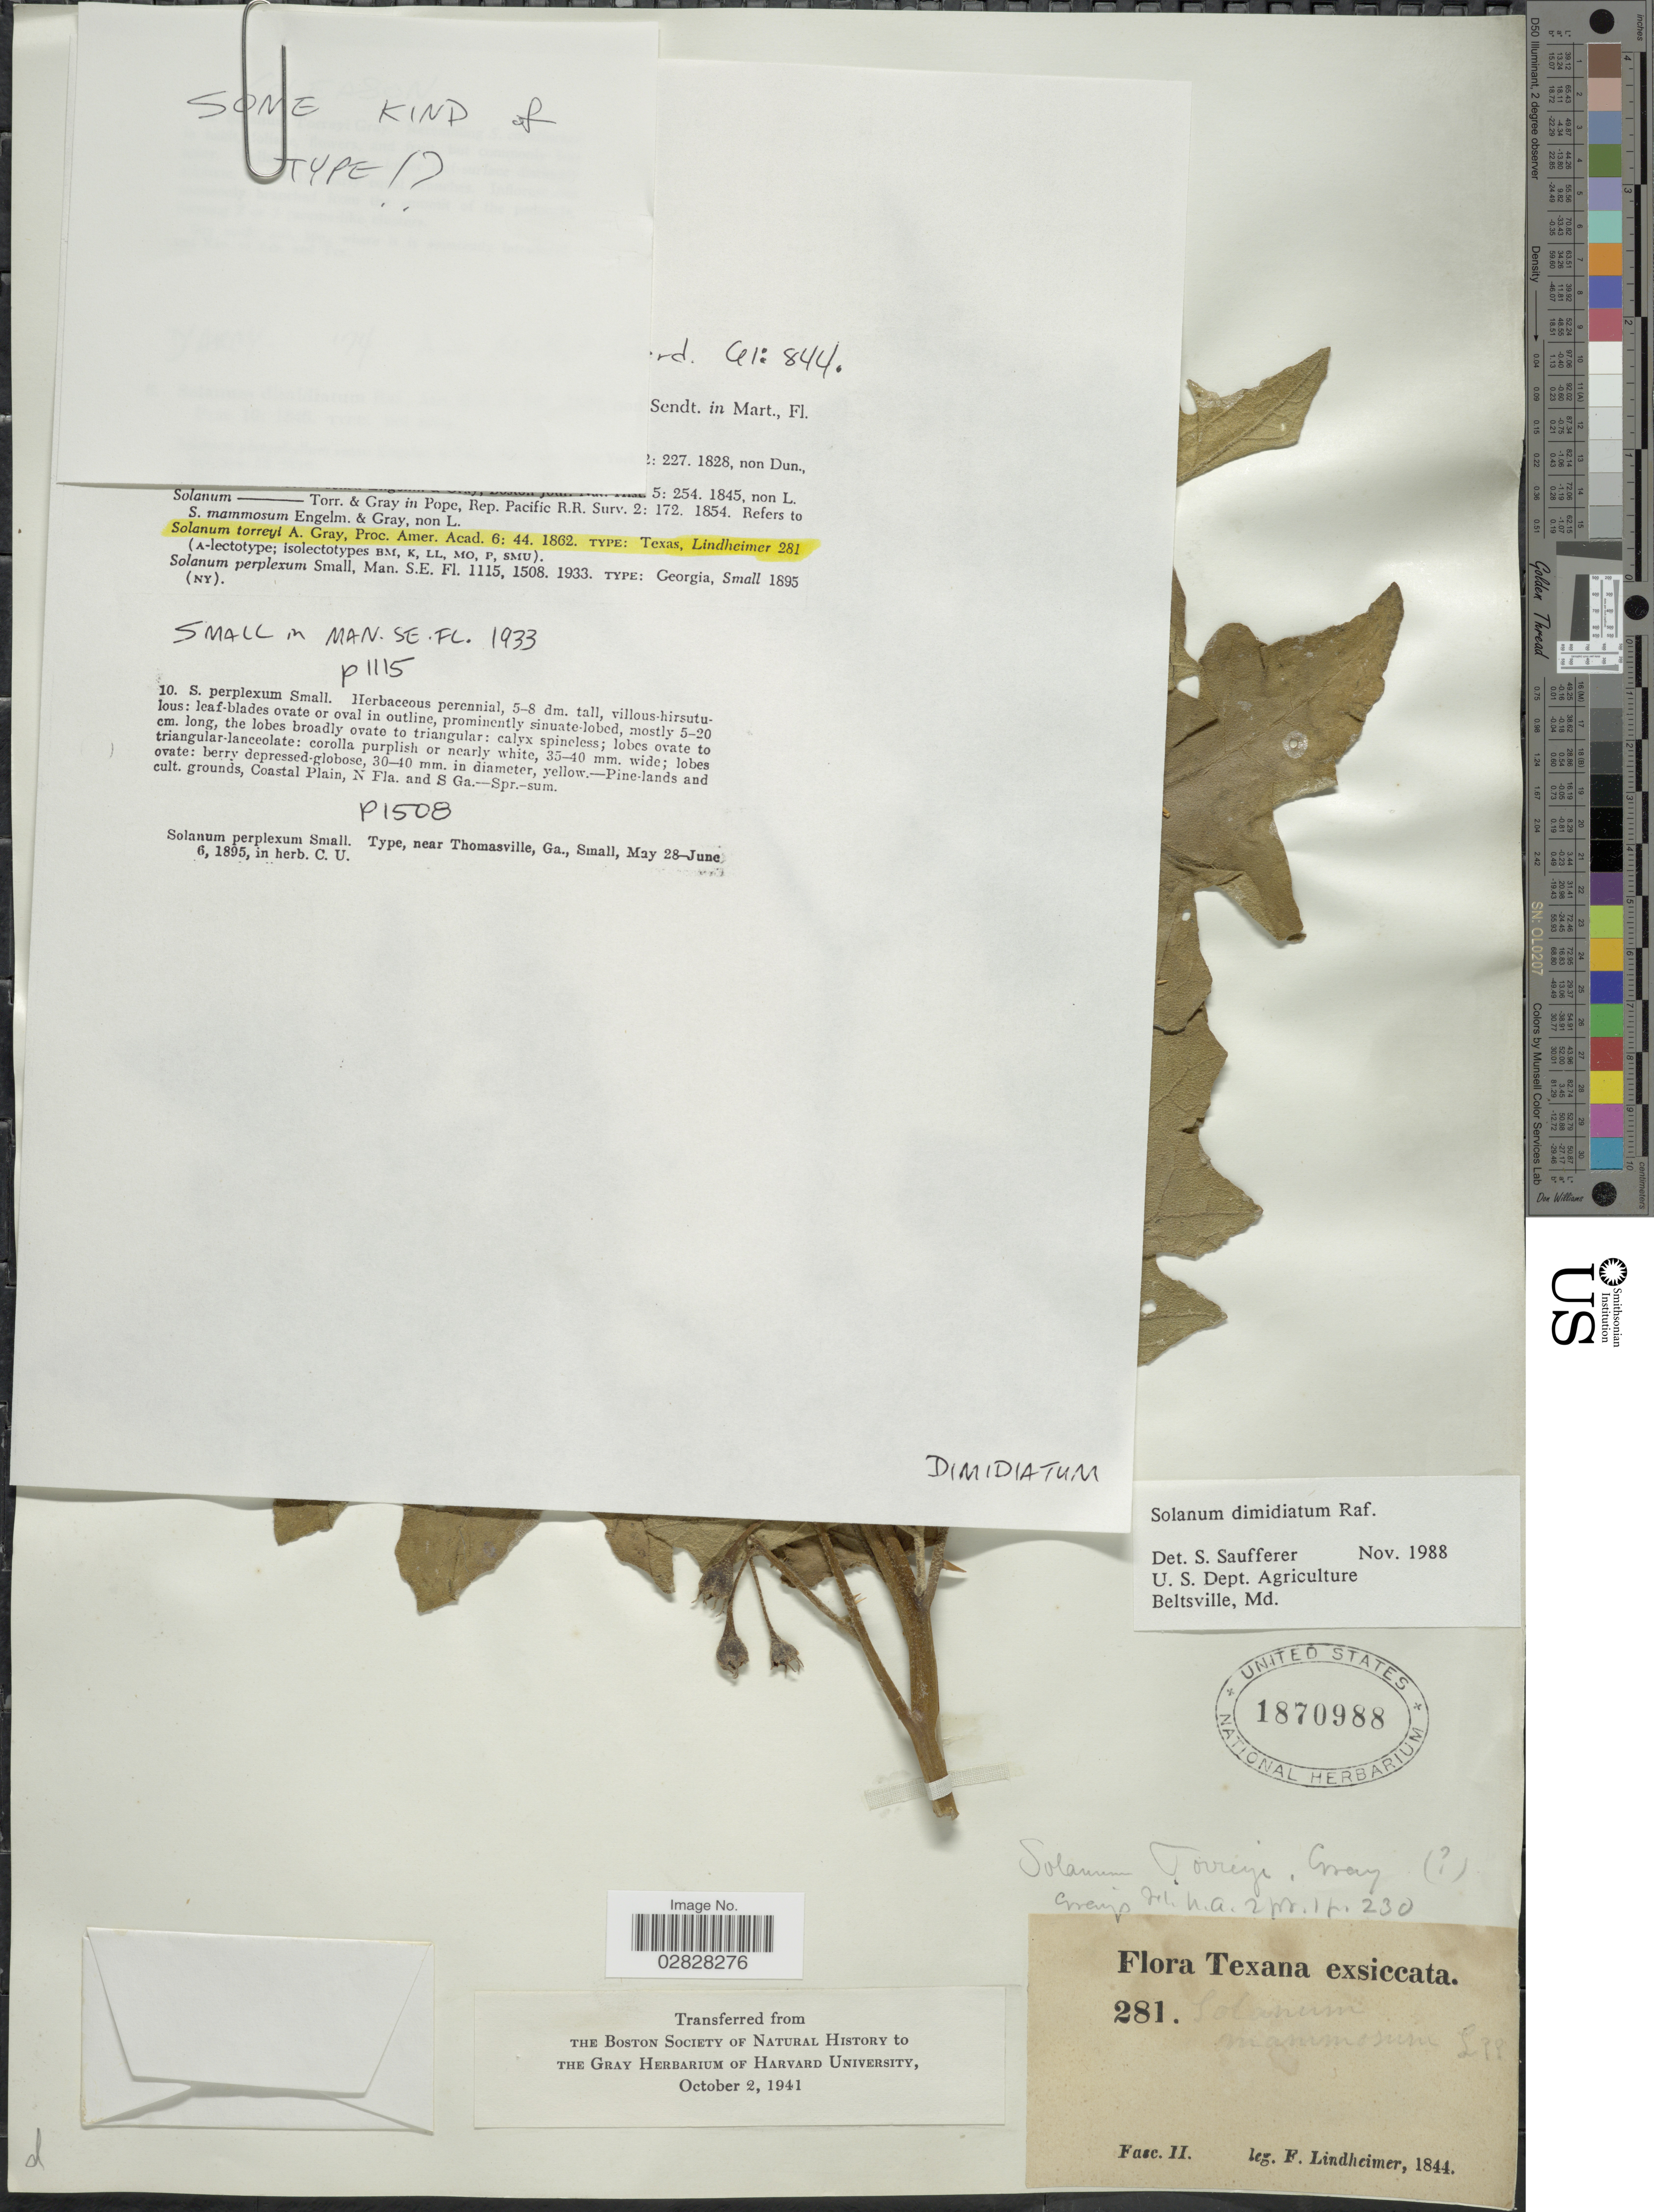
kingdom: Plantae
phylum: Tracheophyta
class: Magnoliopsida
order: Solanales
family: Solanaceae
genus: Solanum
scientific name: Solanum dimidiatum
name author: Raf.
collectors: F. Lindheimer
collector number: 281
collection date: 1844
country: United States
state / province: Texas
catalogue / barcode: US 1870988